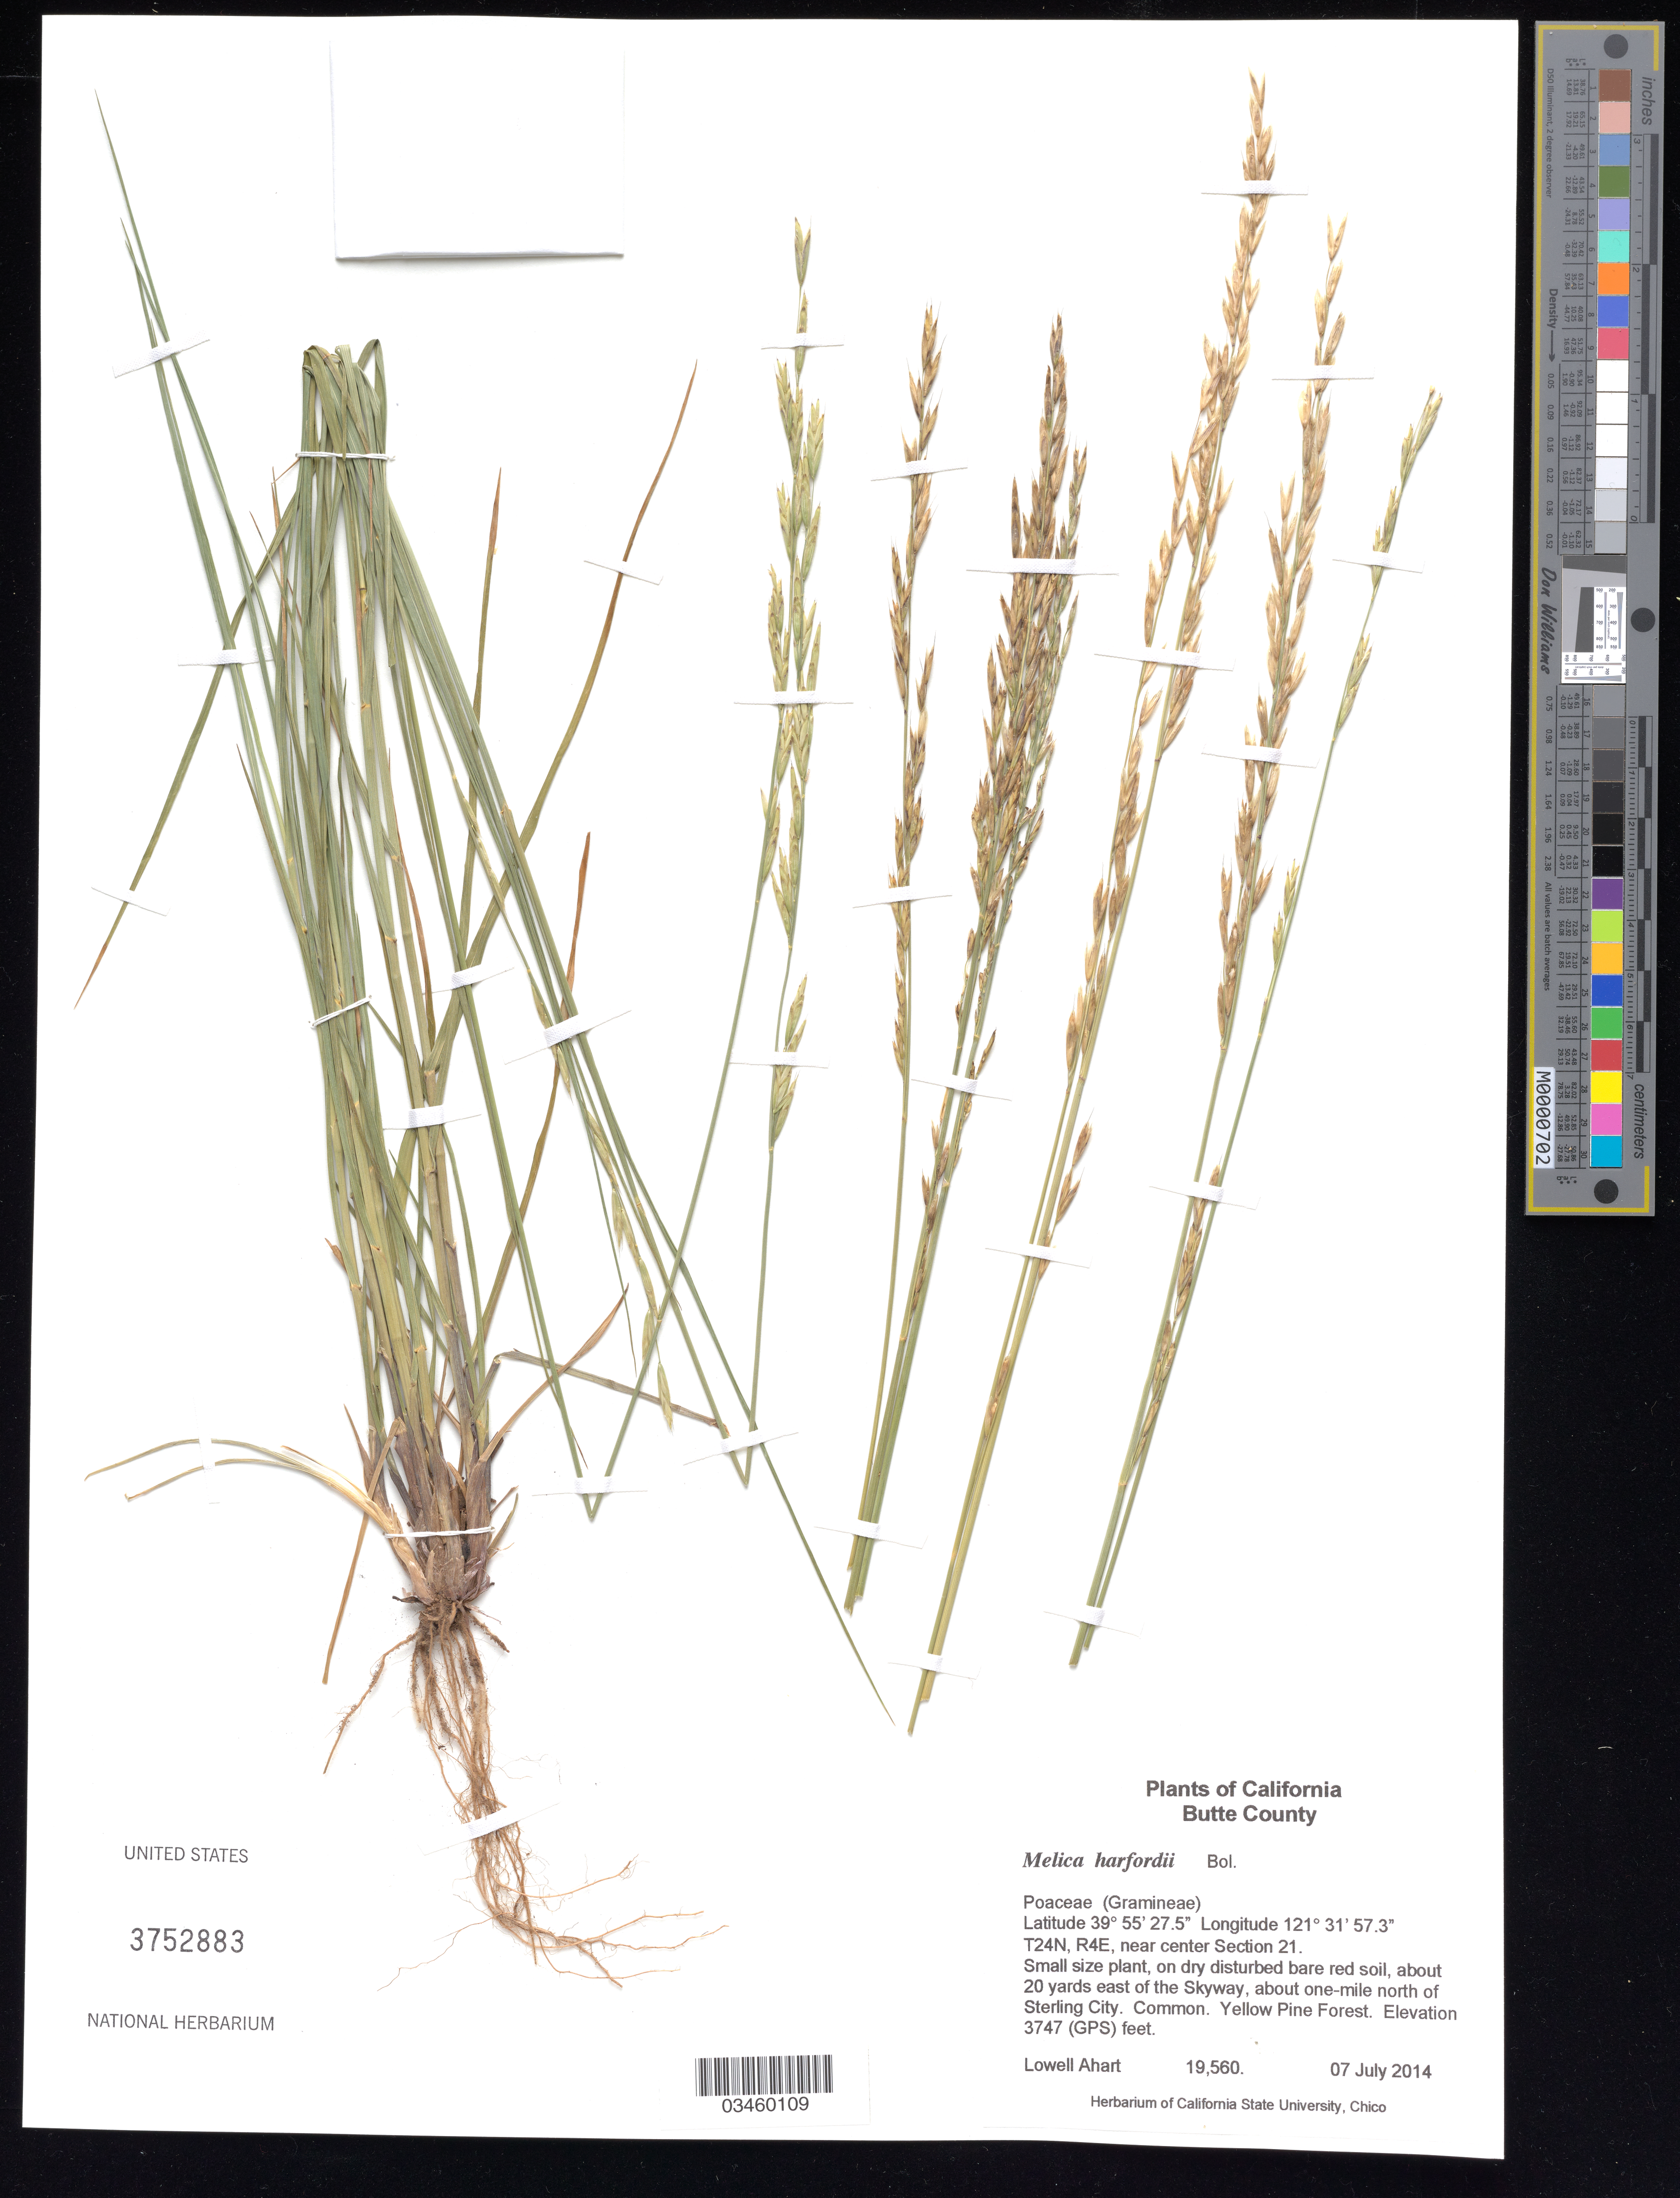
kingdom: Plantae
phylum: Tracheophyta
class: Liliopsida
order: Poales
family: Poaceae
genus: Melica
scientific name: Melica harfordii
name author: Bol.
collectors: L. Ahart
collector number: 19560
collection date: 2014-07-07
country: United States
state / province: California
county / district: Butte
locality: About 20 yard E of the Skyway, about 1 mi. N of Sterling City. T24N, R4E, near center Section 21.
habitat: Dry disturbed bare red soil. Yellow Pine Forest.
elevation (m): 1142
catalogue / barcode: US 3752883